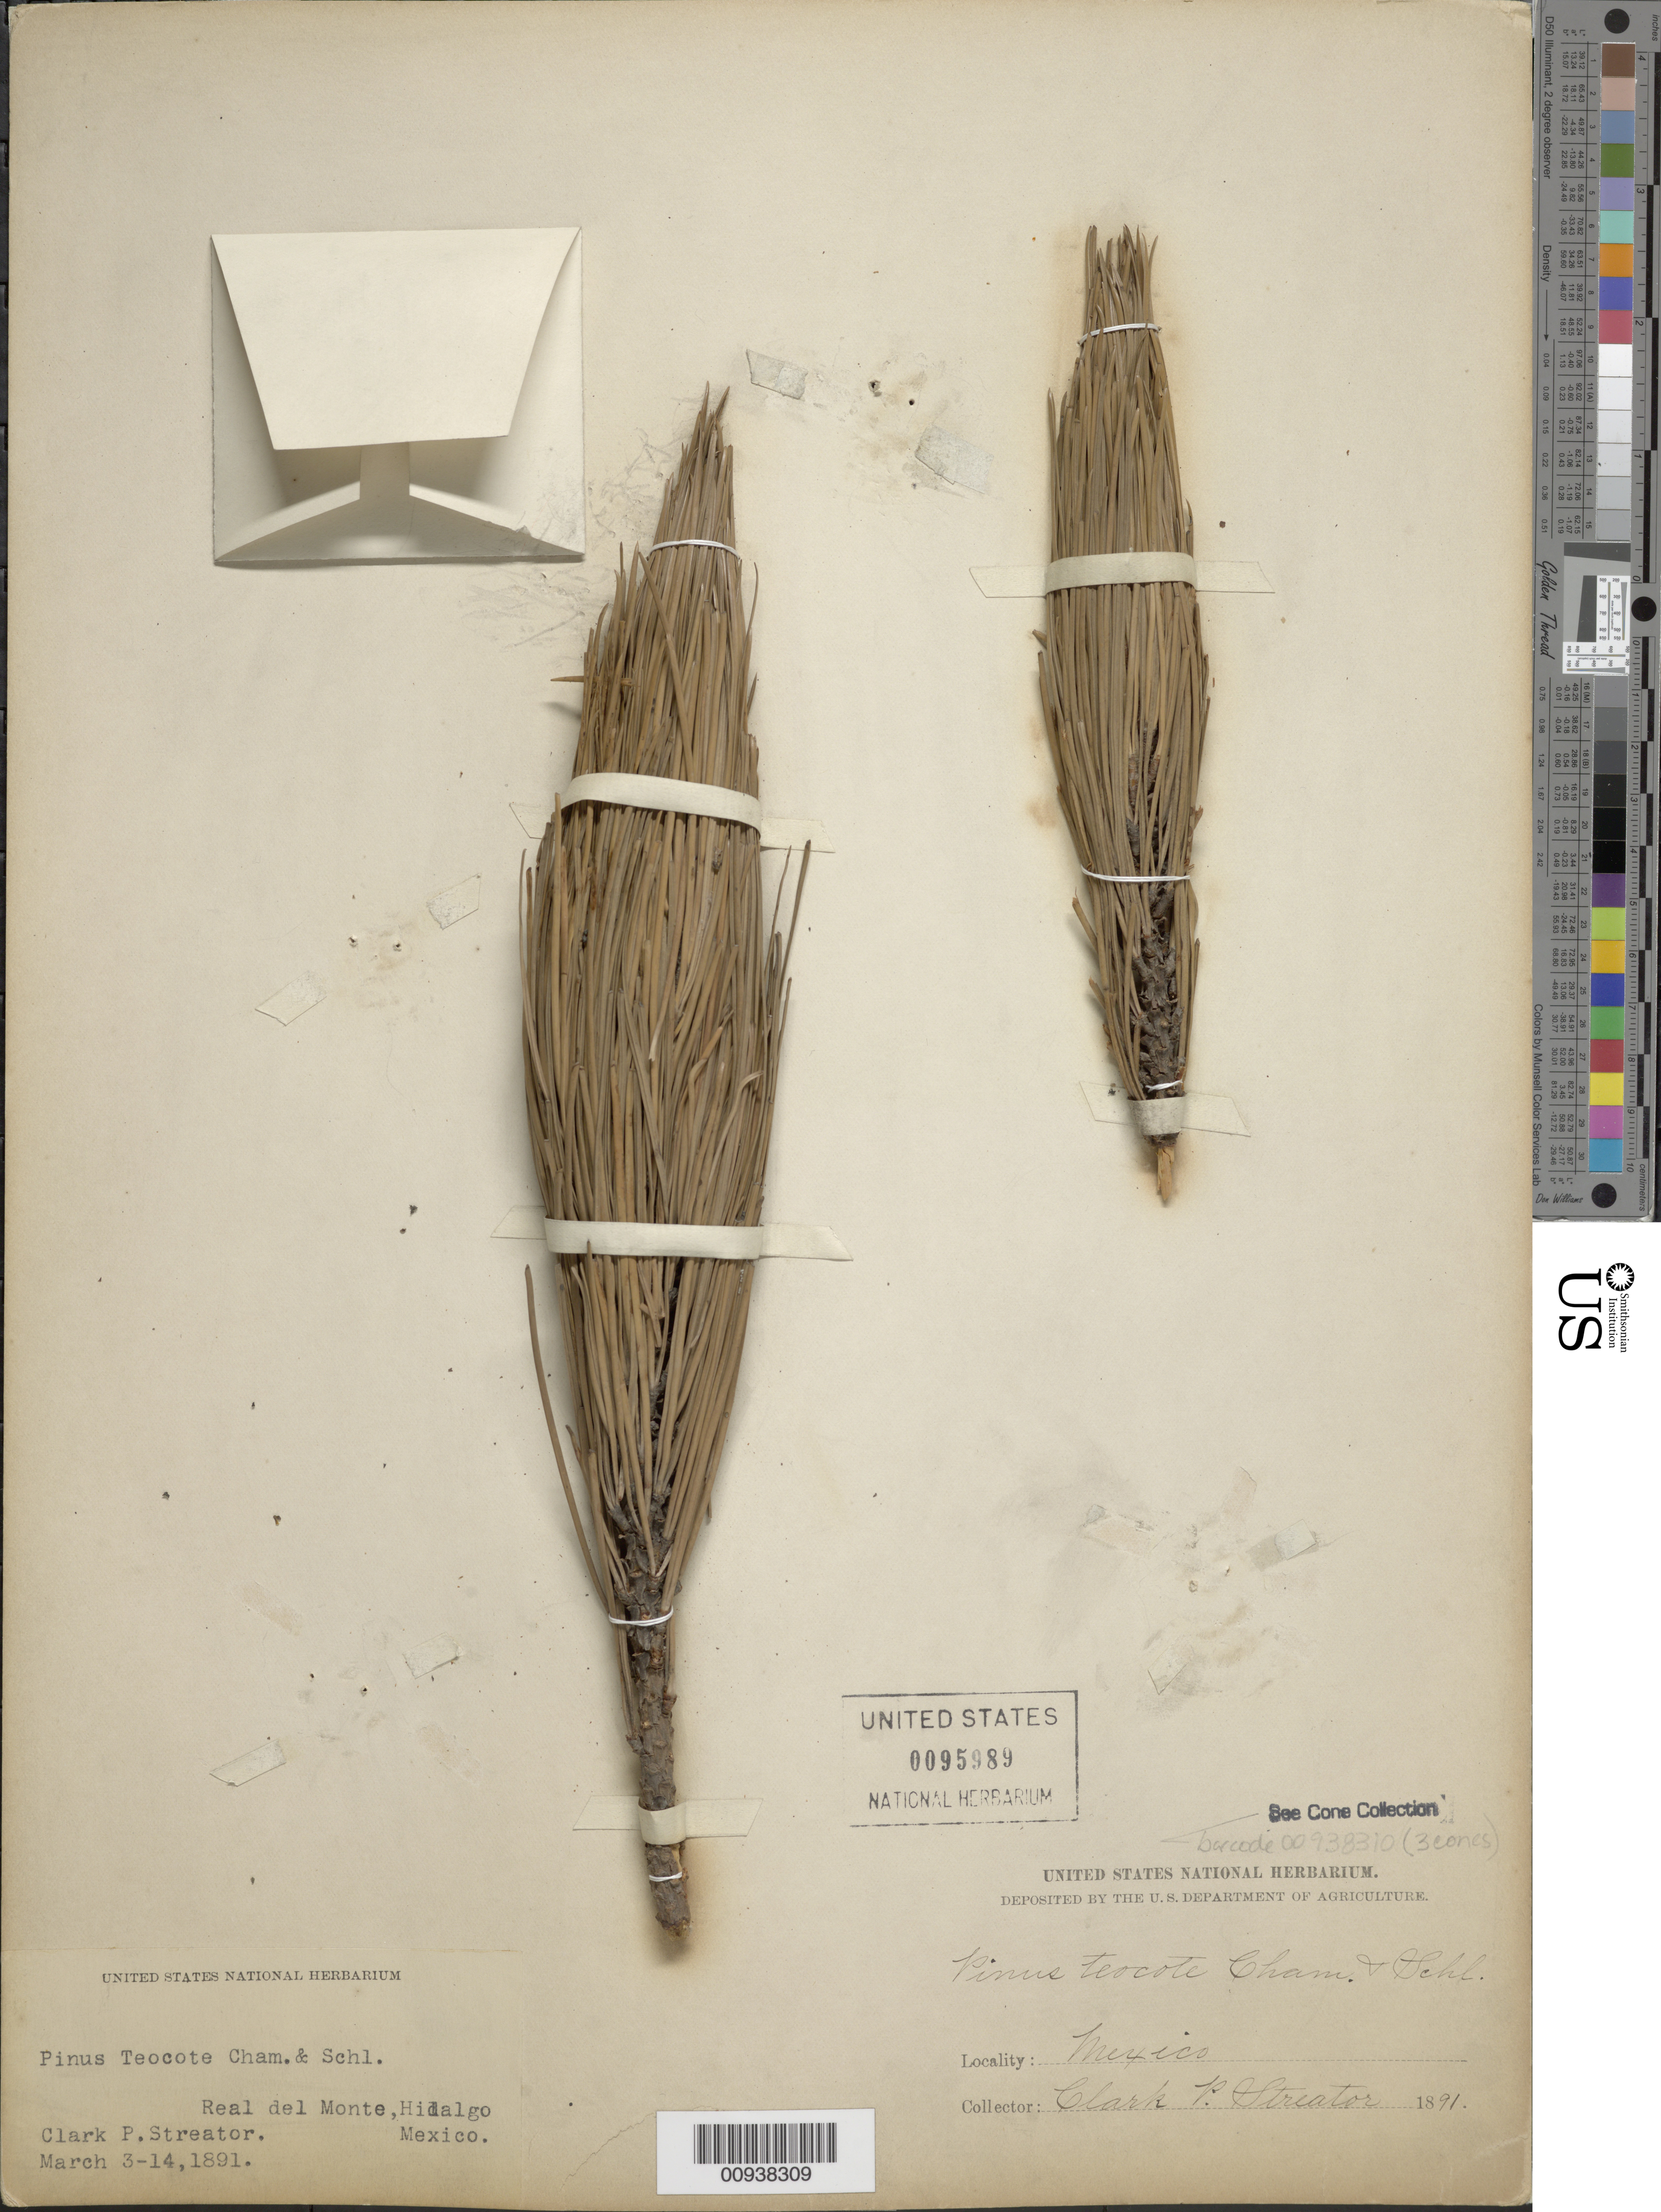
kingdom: Plantae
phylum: Tracheophyta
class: Pinopsida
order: Pinales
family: Pinaceae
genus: Pinus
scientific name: Pinus teocote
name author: Schltdl. & Cham.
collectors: Streator, C. P.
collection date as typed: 03 Mar 1891 to 14 Mar 1891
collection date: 1891-03-03/1891-03-14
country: Mexico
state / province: Hidalgo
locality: Real del Monte.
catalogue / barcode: US 95989